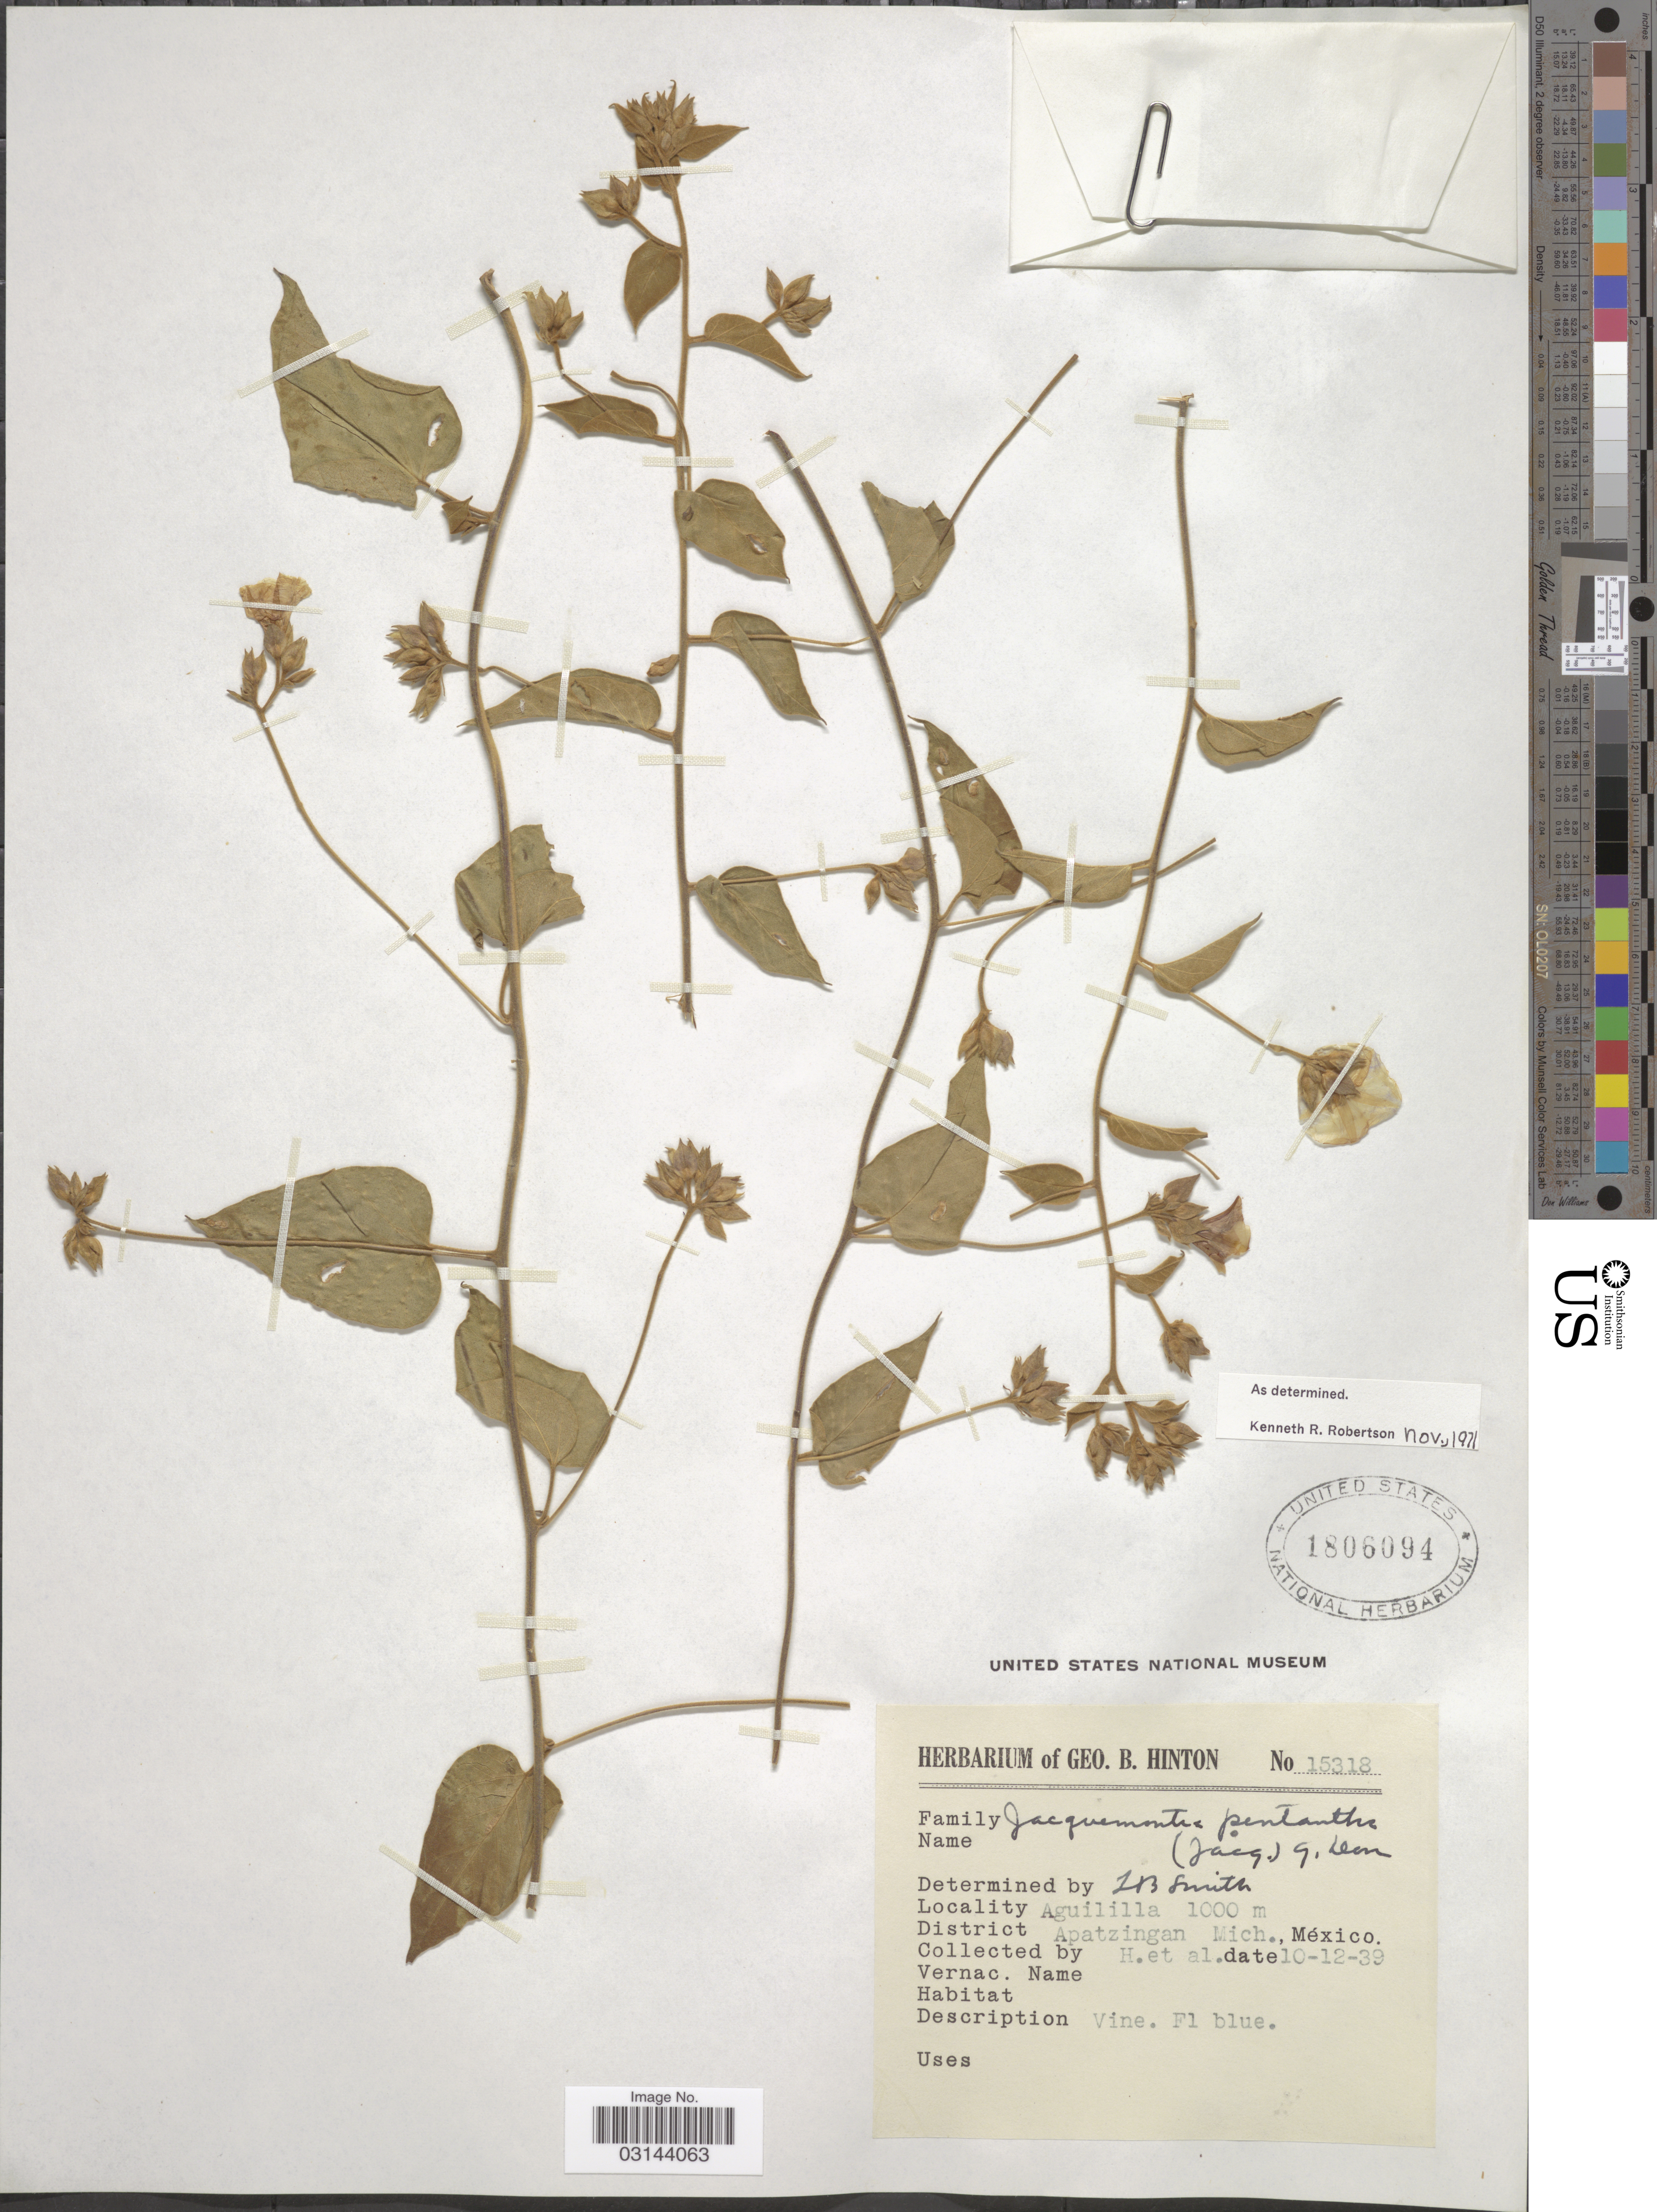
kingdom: Plantae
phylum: Tracheophyta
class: Magnoliopsida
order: Solanales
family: Convolvulaceae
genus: Jacquemontia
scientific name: Jacquemontia pentanthos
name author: (Jacq.) G. Don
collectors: G. B. Hinton & et al.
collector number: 15318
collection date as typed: Transcribed d/m/y: 10/12/39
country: Mexico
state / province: Michoacán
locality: Aguililla, District Apatzingan Mich., México.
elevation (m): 1000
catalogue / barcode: US 1806094